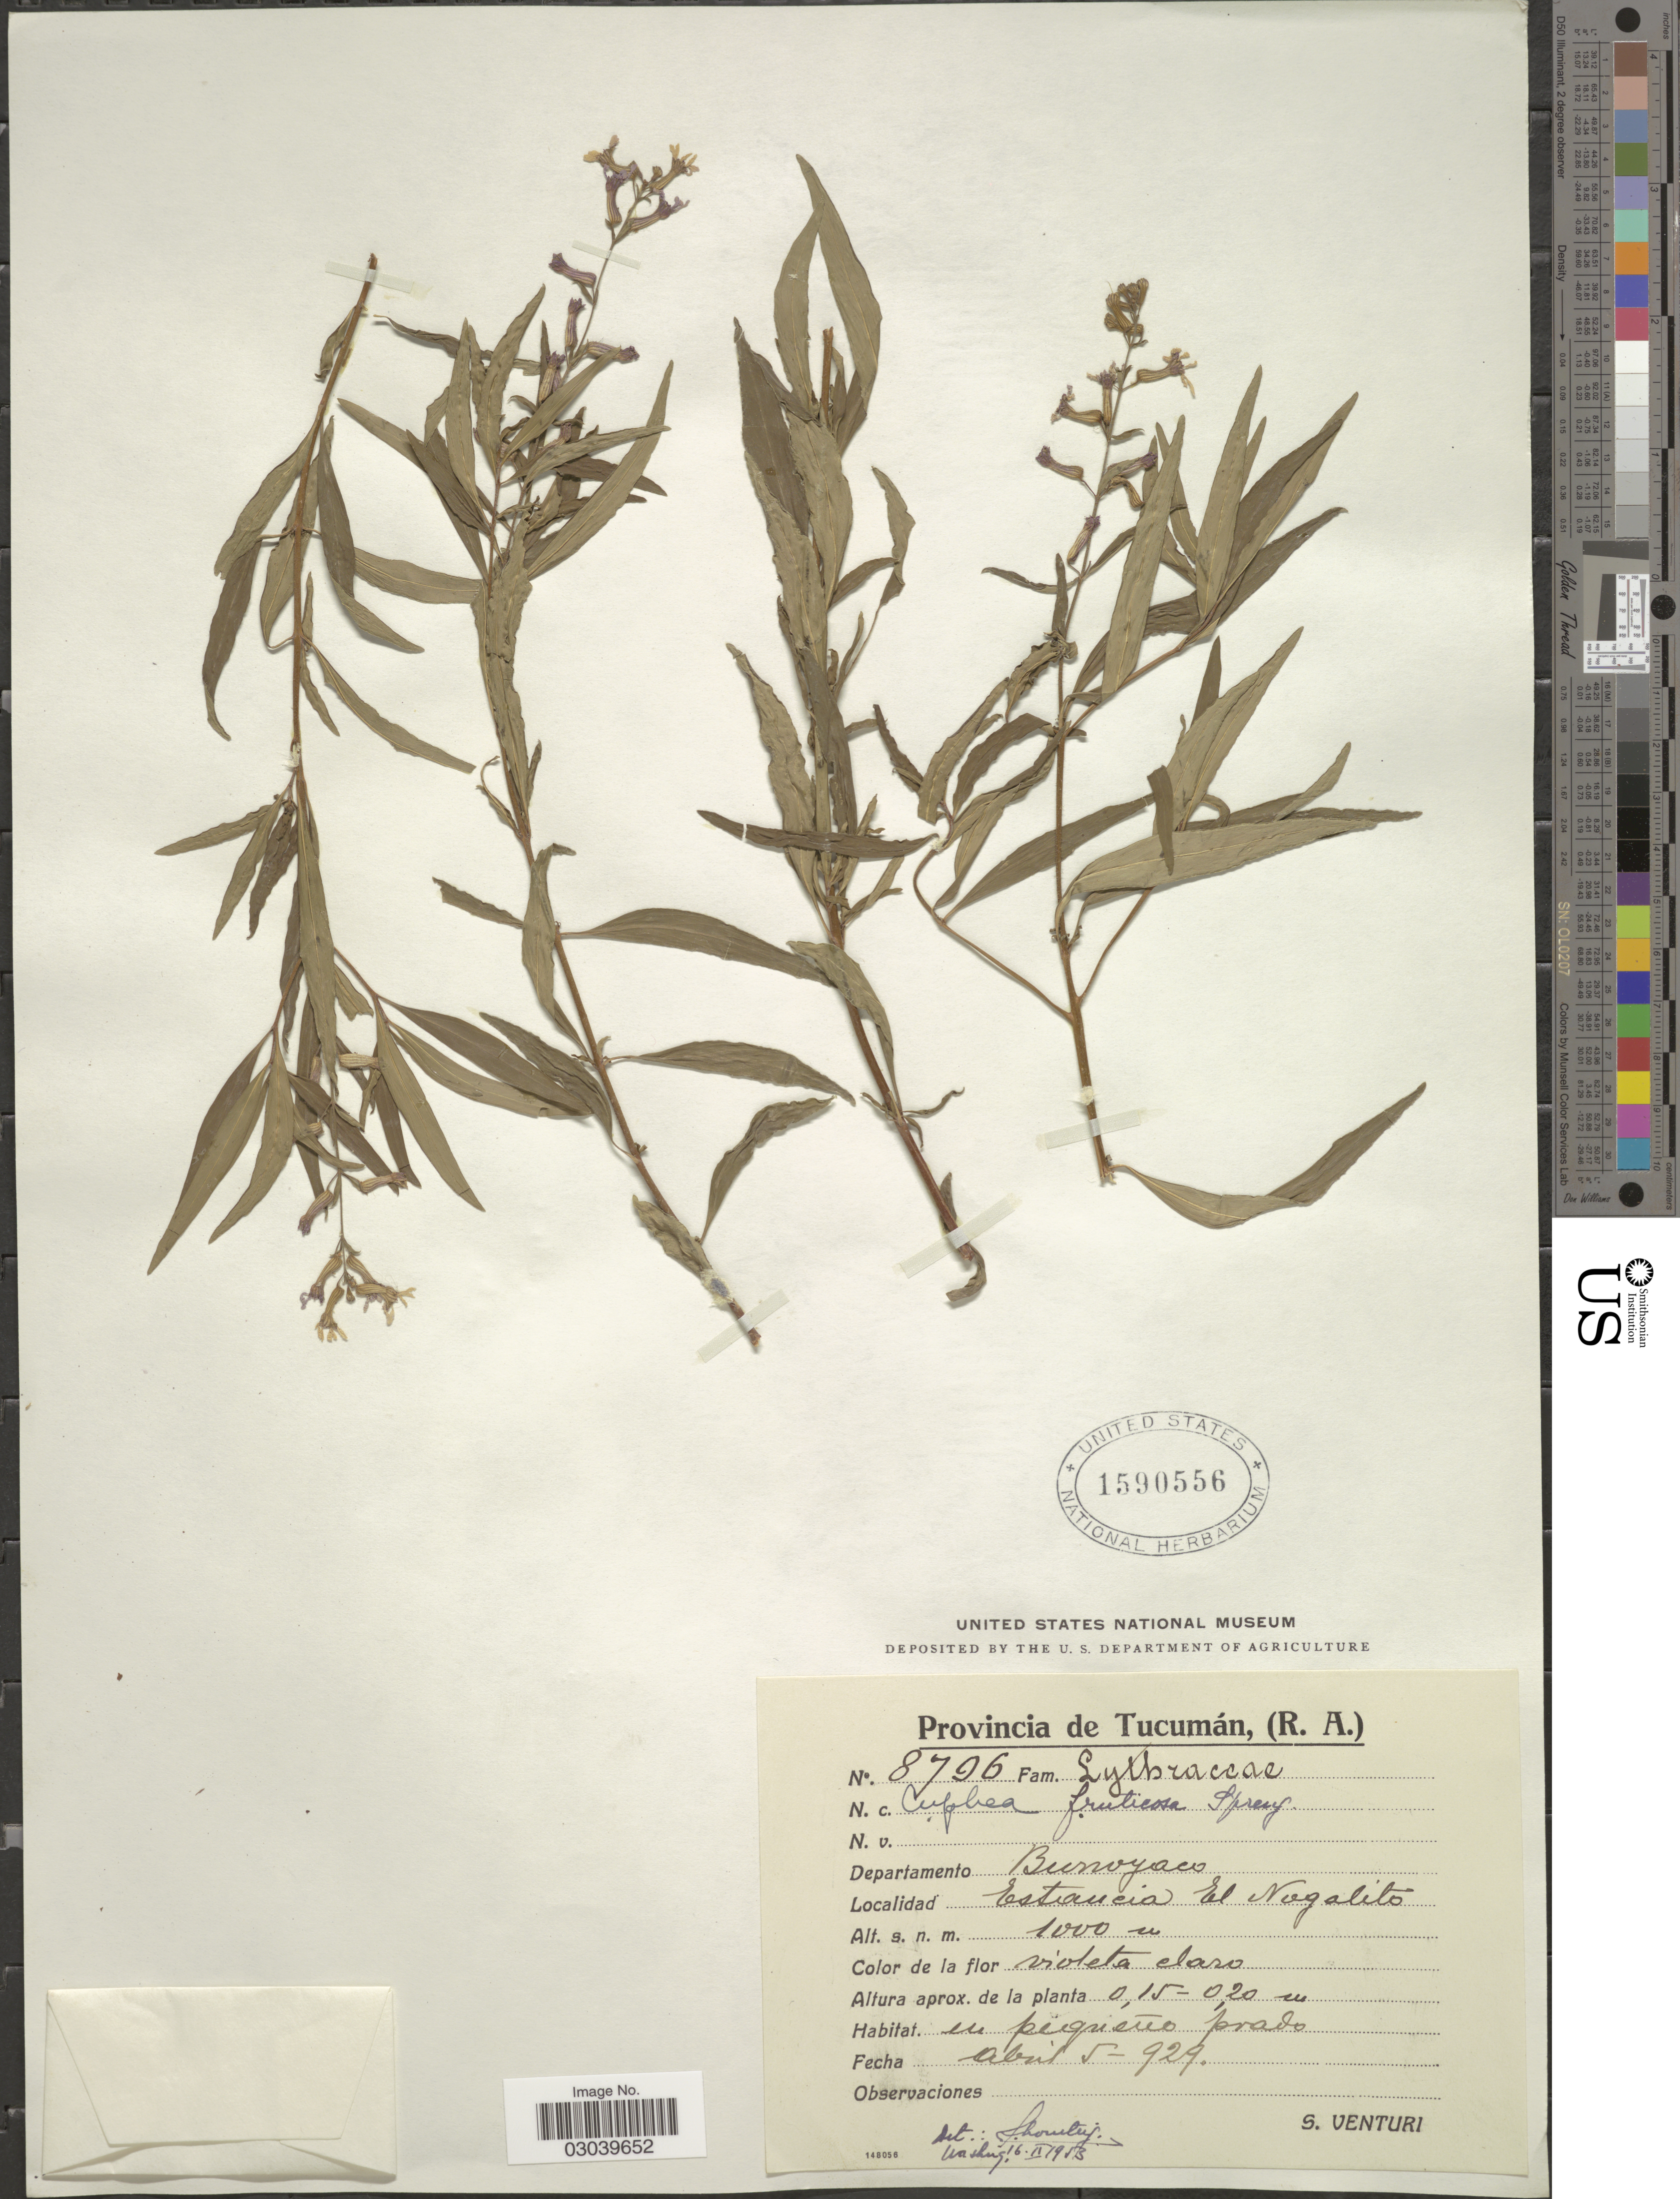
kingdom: Plantae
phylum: Tracheophyta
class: Magnoliopsida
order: Myrtales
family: Lythraceae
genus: Cuphea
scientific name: Cuphea fruticosa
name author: Spreng.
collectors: S. Venturi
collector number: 8796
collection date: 1929-04-05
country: Argentina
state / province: Tucuman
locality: Departamento Burroyaco. Estancia El Nogalito.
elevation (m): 1000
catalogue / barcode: US 1590556